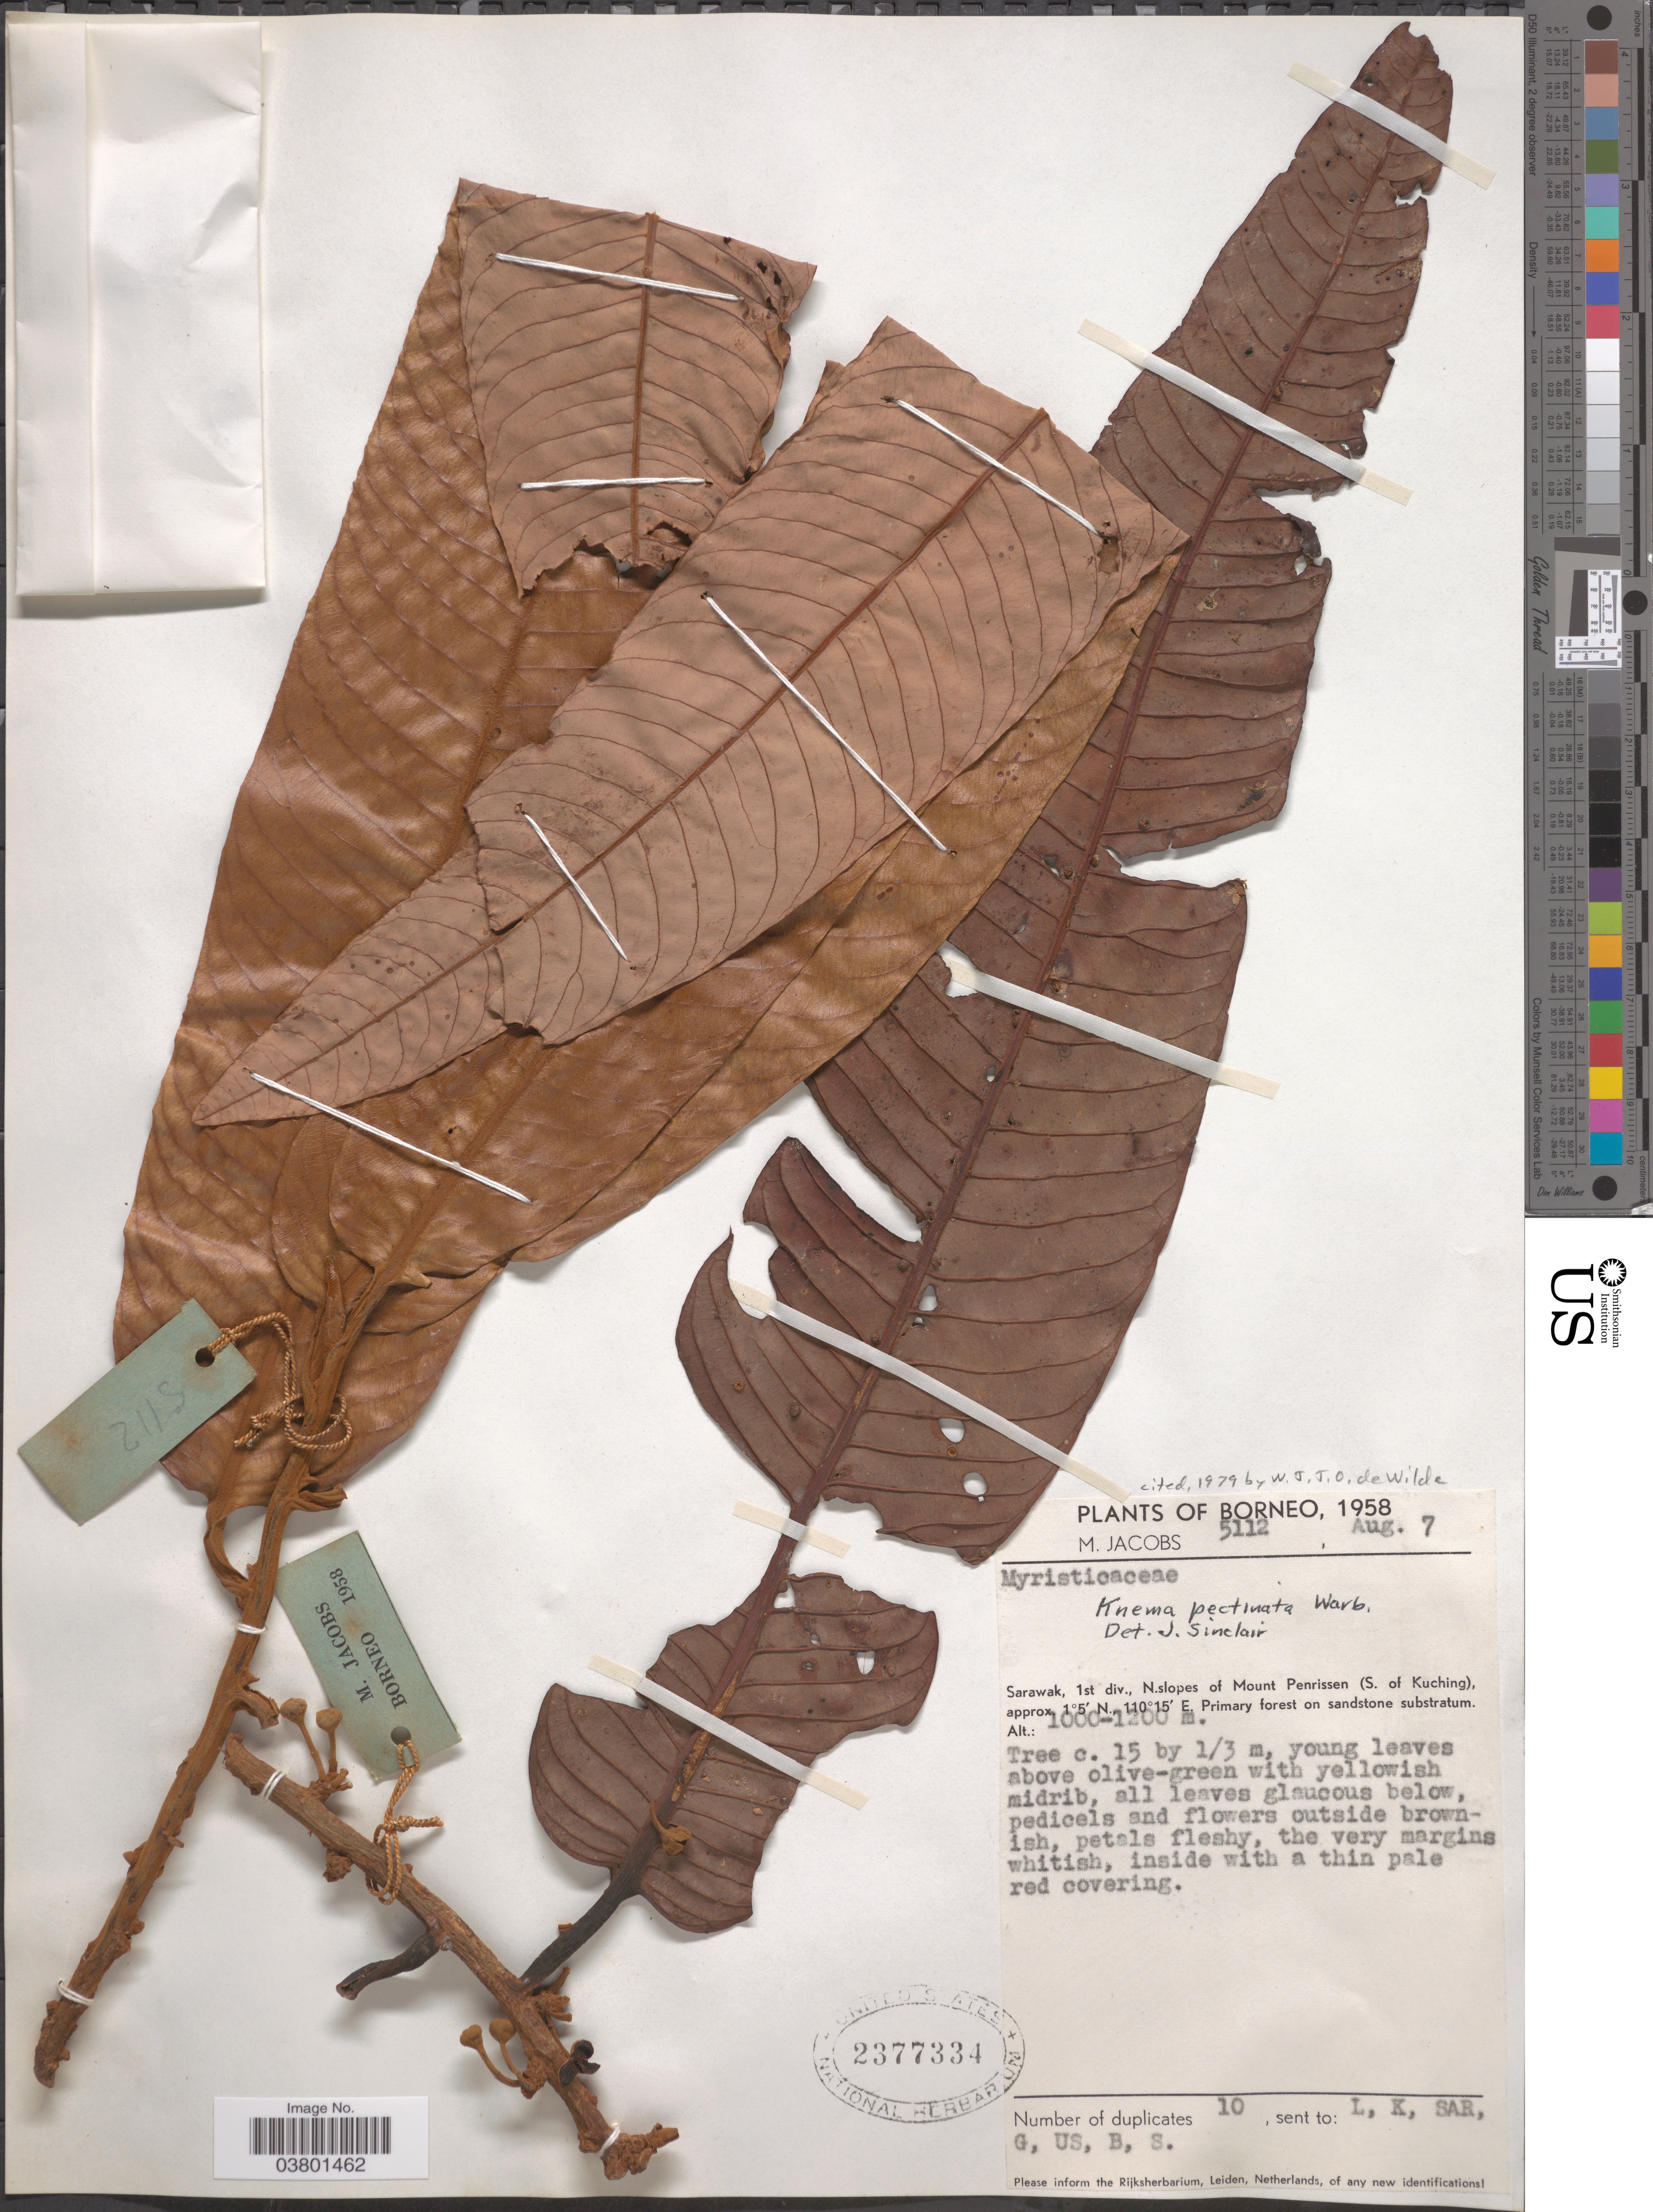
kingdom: Plantae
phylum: Tracheophyta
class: Magnoliopsida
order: Magnoliales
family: Myristicaceae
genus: Knema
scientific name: Knema pectinata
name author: Warb.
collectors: M. Jacobs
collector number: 5112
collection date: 1958-08-07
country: Malaysia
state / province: Sarawak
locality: Borneo. 1st div., N.slopes of Mount Penrissen (S. of Kuching).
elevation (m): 1000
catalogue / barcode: US 2377334